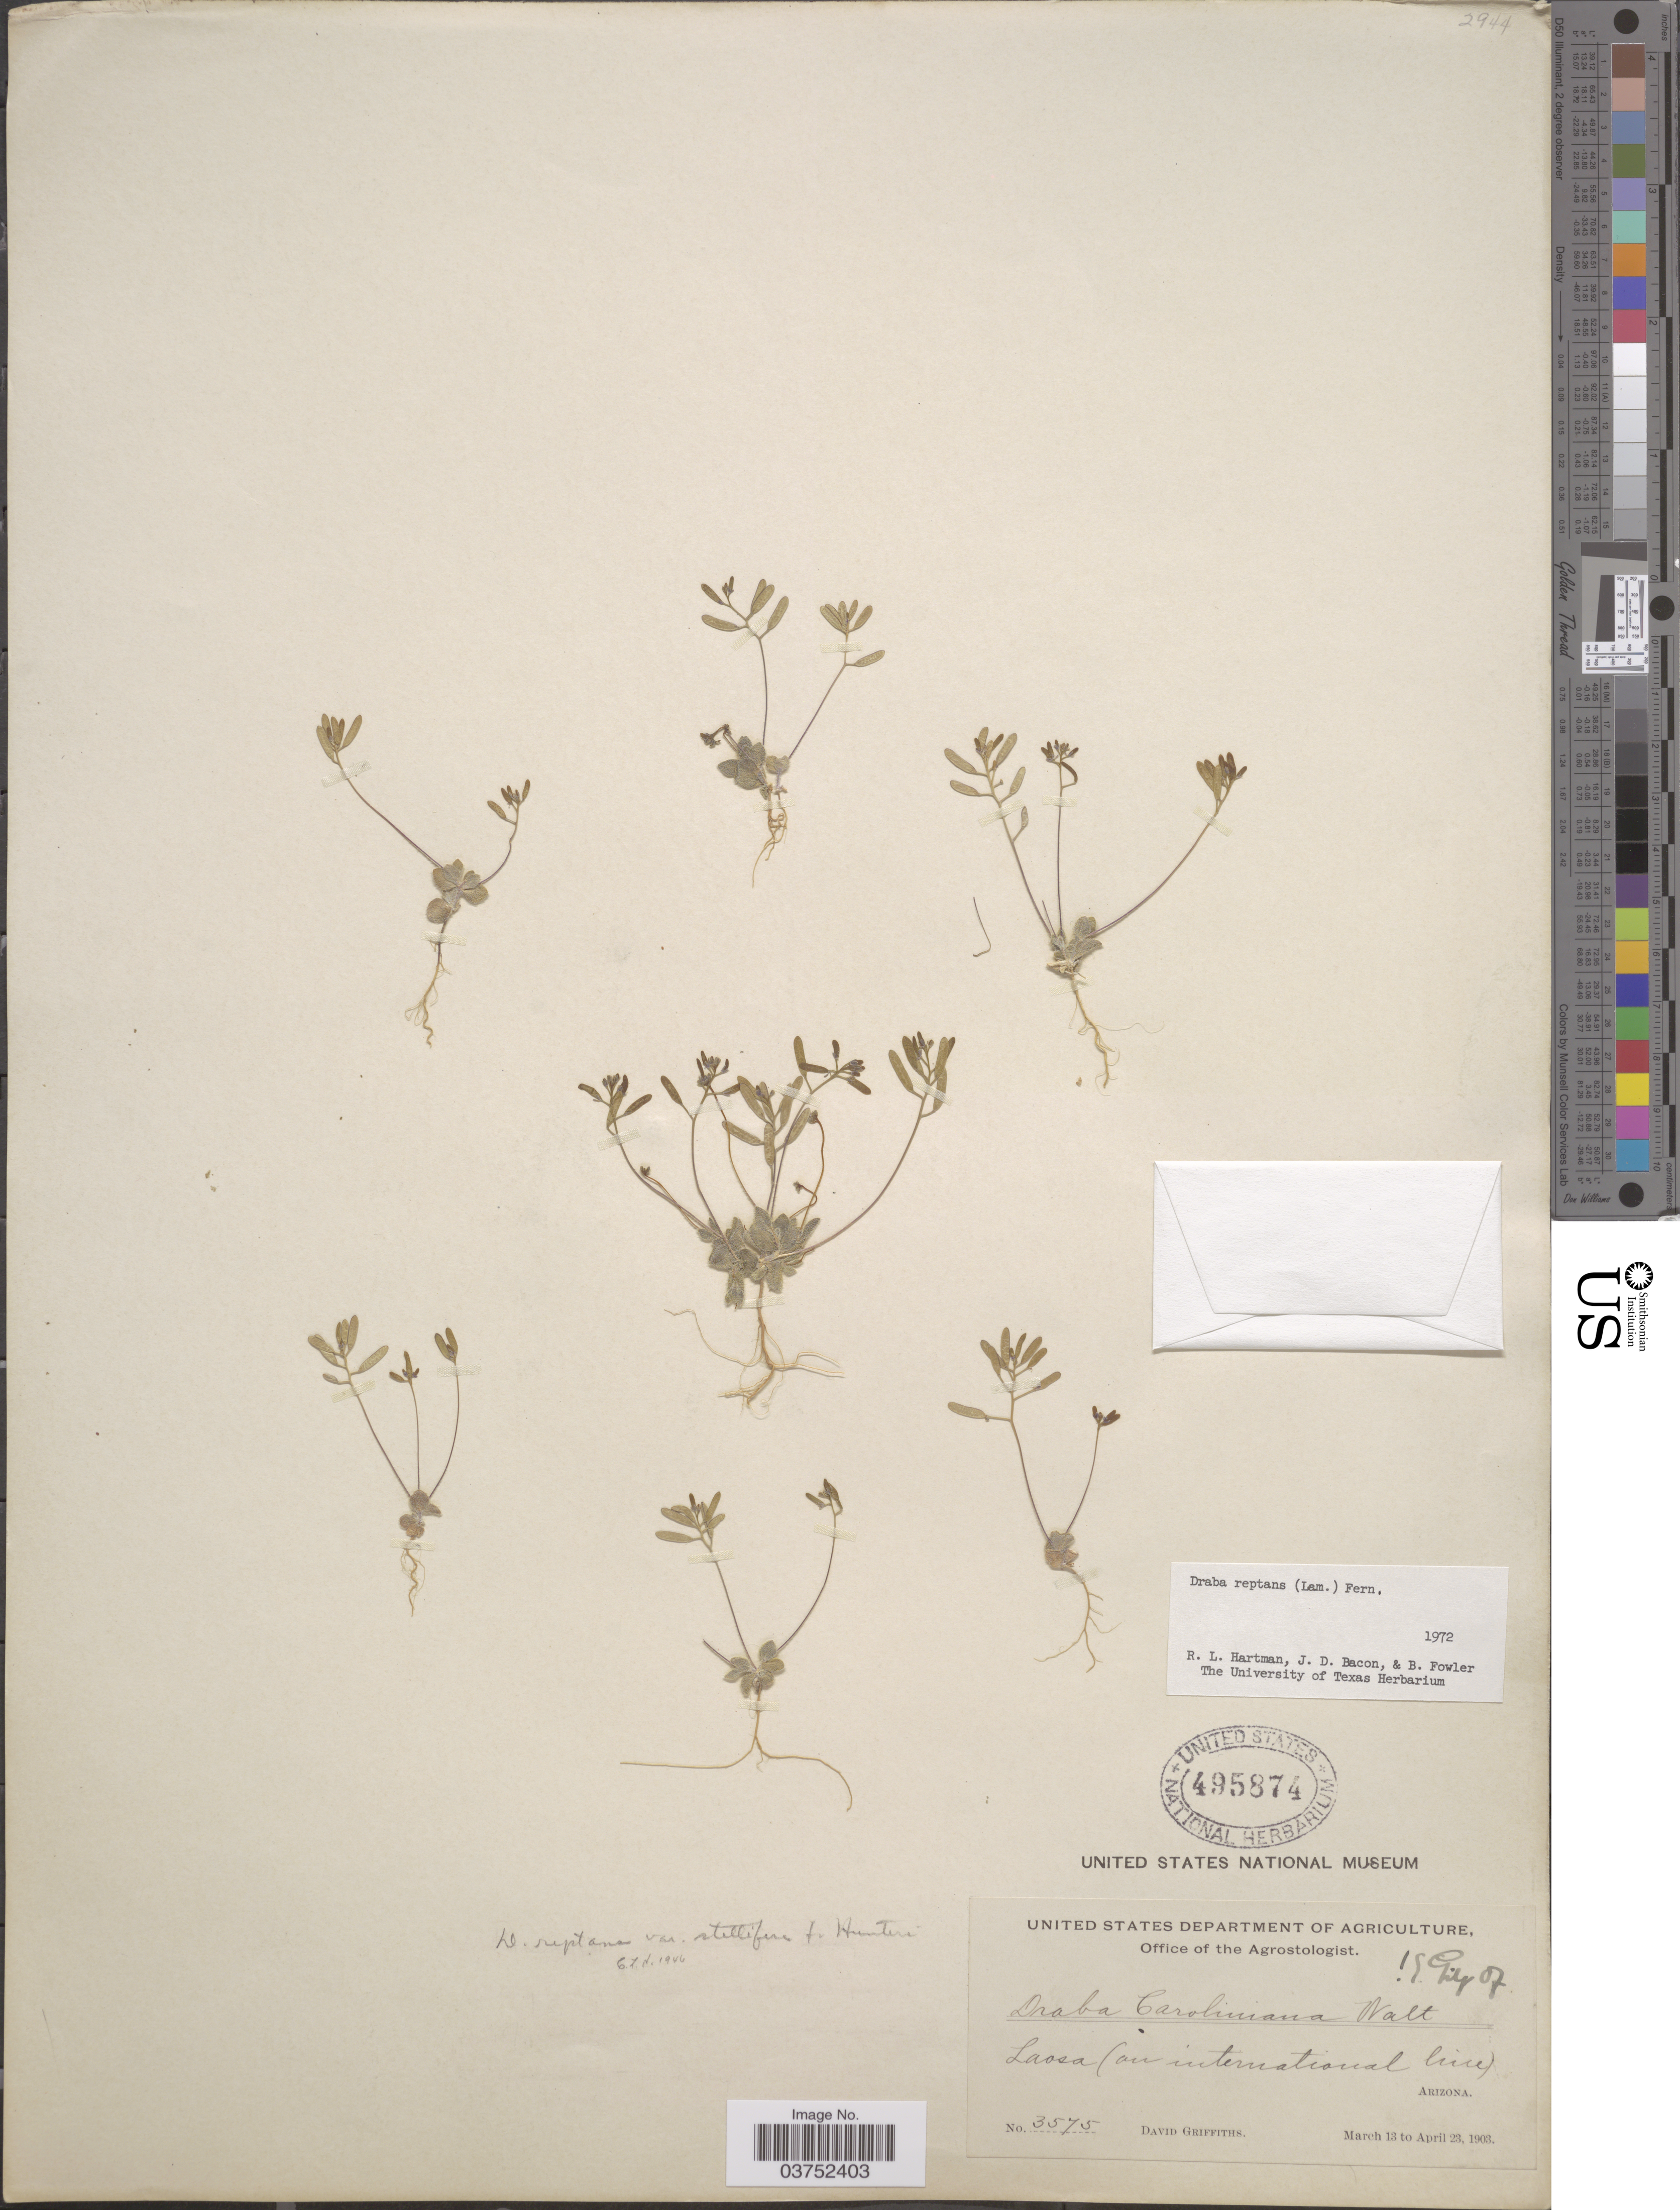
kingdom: Plantae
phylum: Tracheophyta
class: Magnoliopsida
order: Brassicales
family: Brassicaceae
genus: Draba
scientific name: Draba reptans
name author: (Lam.) Fernald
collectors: D. Griffiths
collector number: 3575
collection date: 1903-03-13/1903-04-23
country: United States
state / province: Arizona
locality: Laosa (on international line).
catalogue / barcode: US 495874